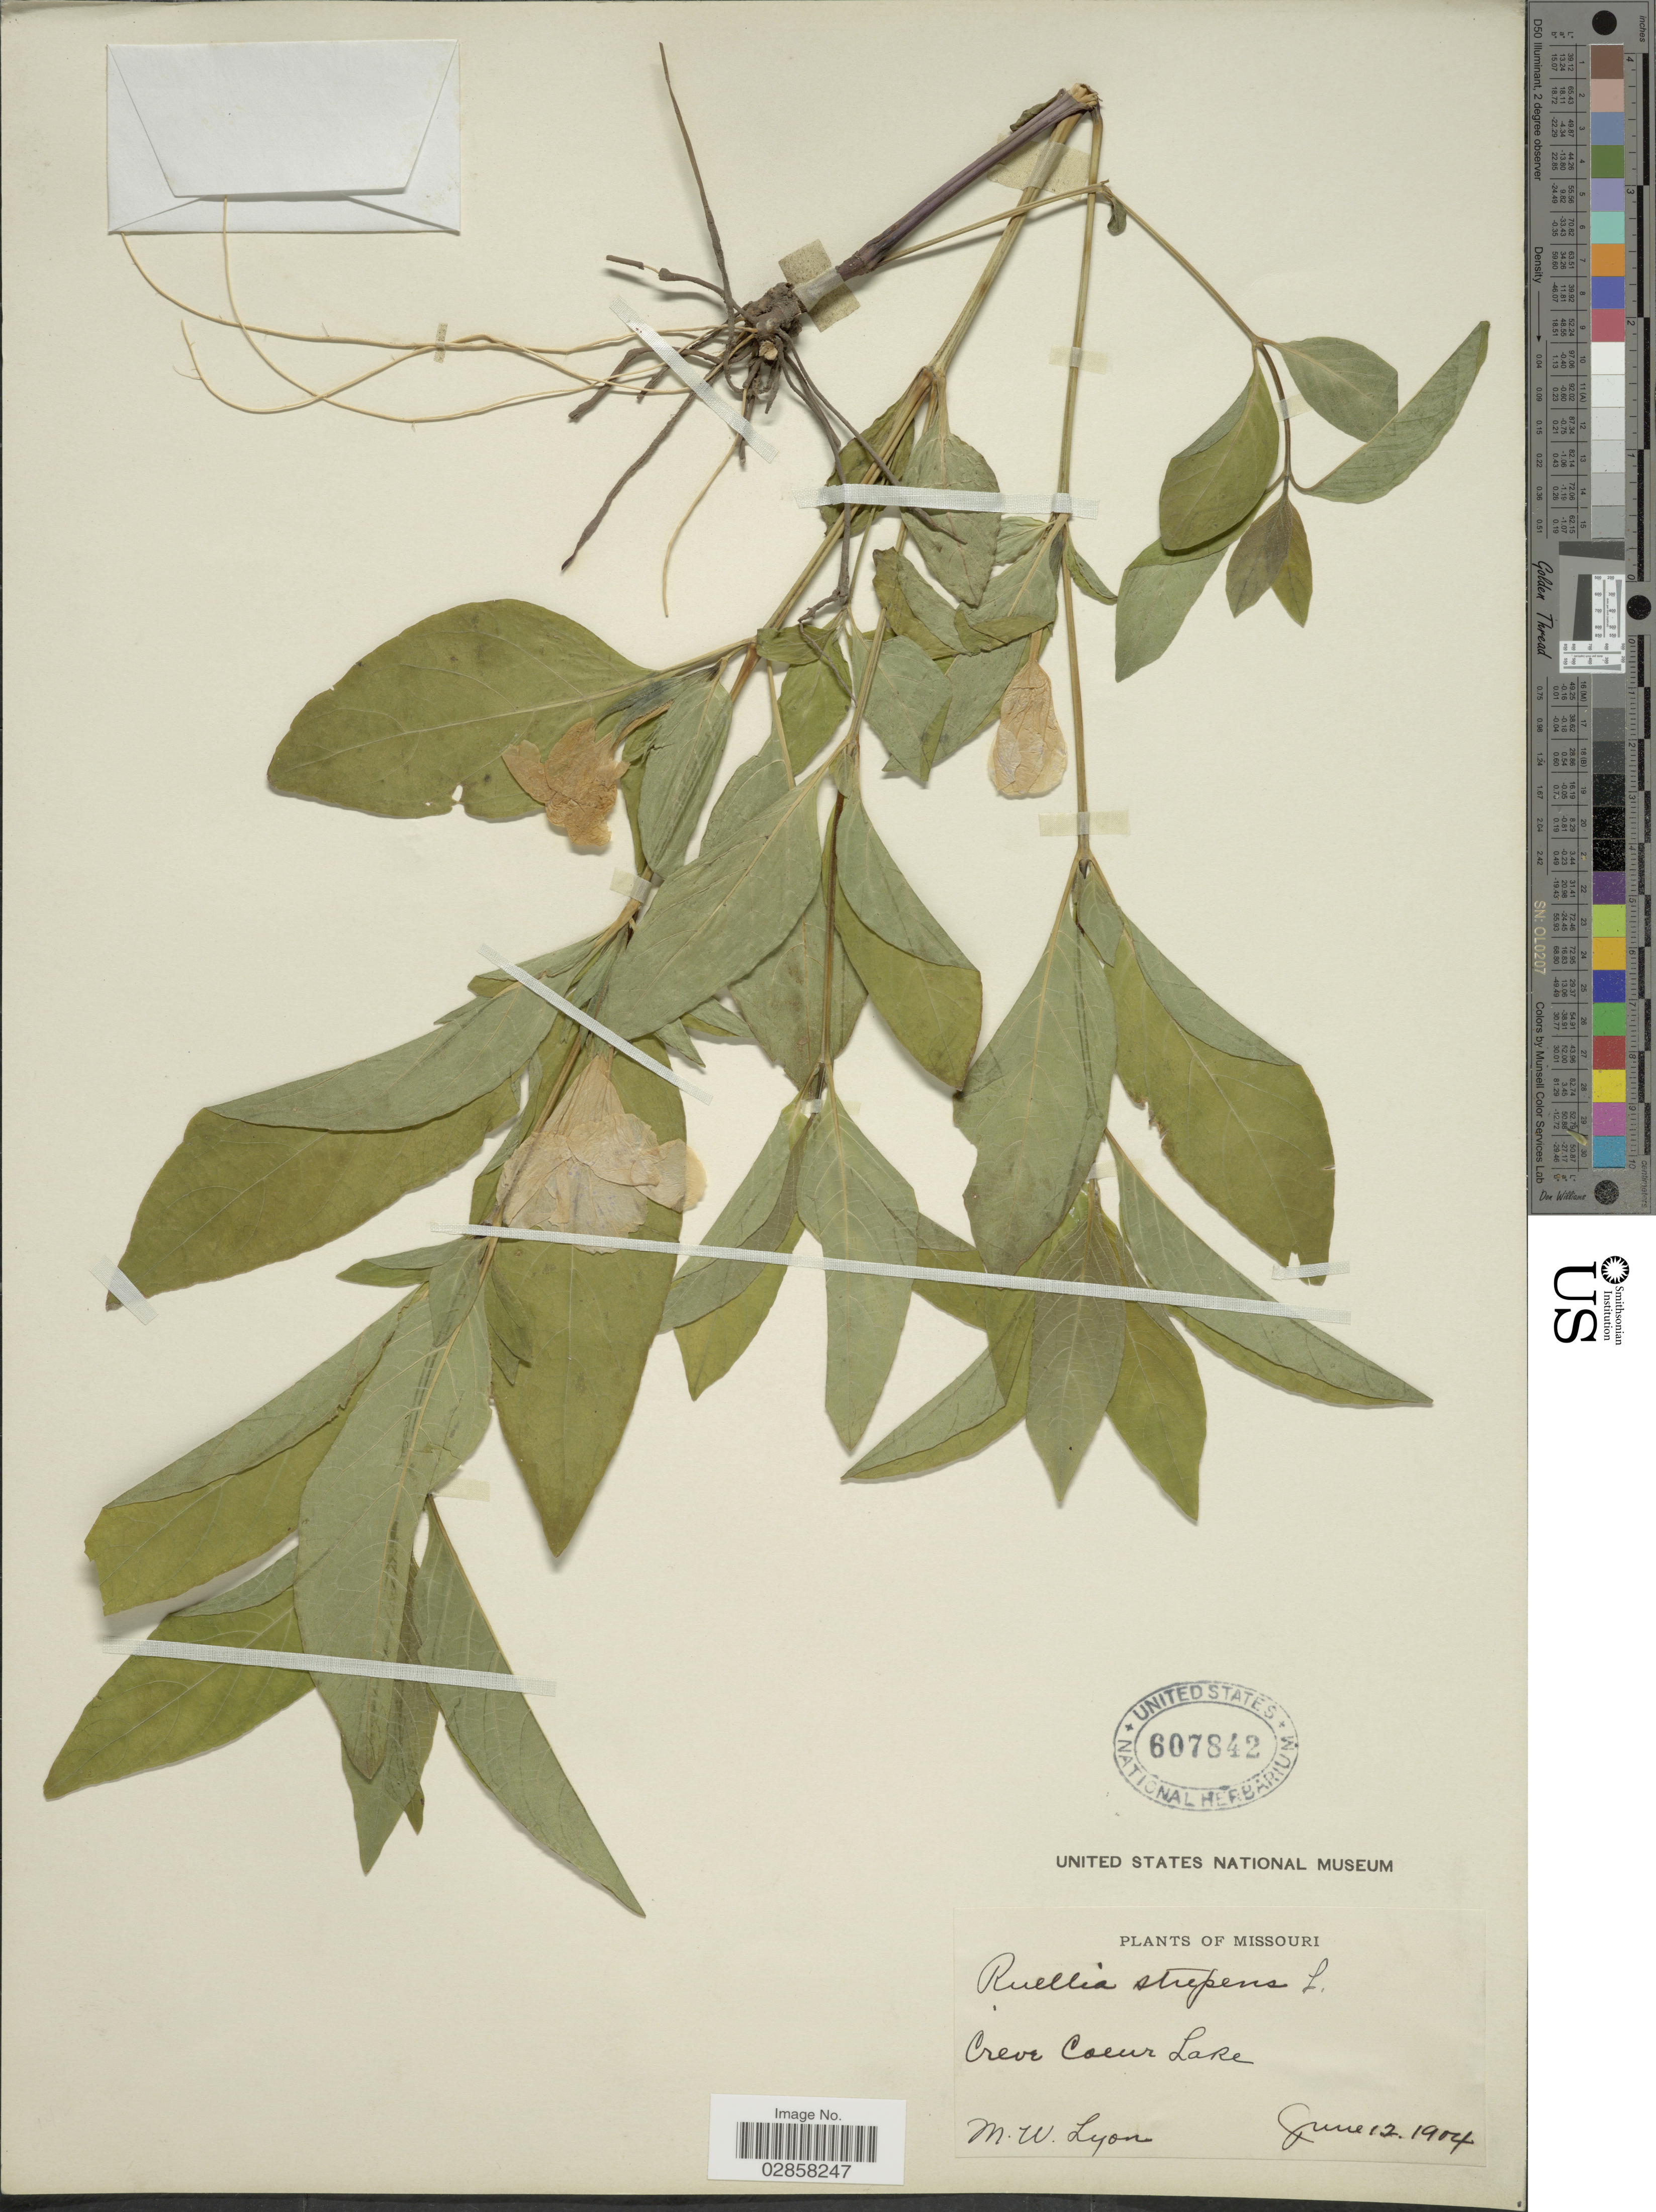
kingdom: Plantae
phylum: Tracheophyta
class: Magnoliopsida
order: Lamiales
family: Acanthaceae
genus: Ruellia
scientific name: Ruellia strepens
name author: L.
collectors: M. W. Lyon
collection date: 1904-06-12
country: United States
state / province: Missouri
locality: Creve Coeur Lake.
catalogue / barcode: US 607842